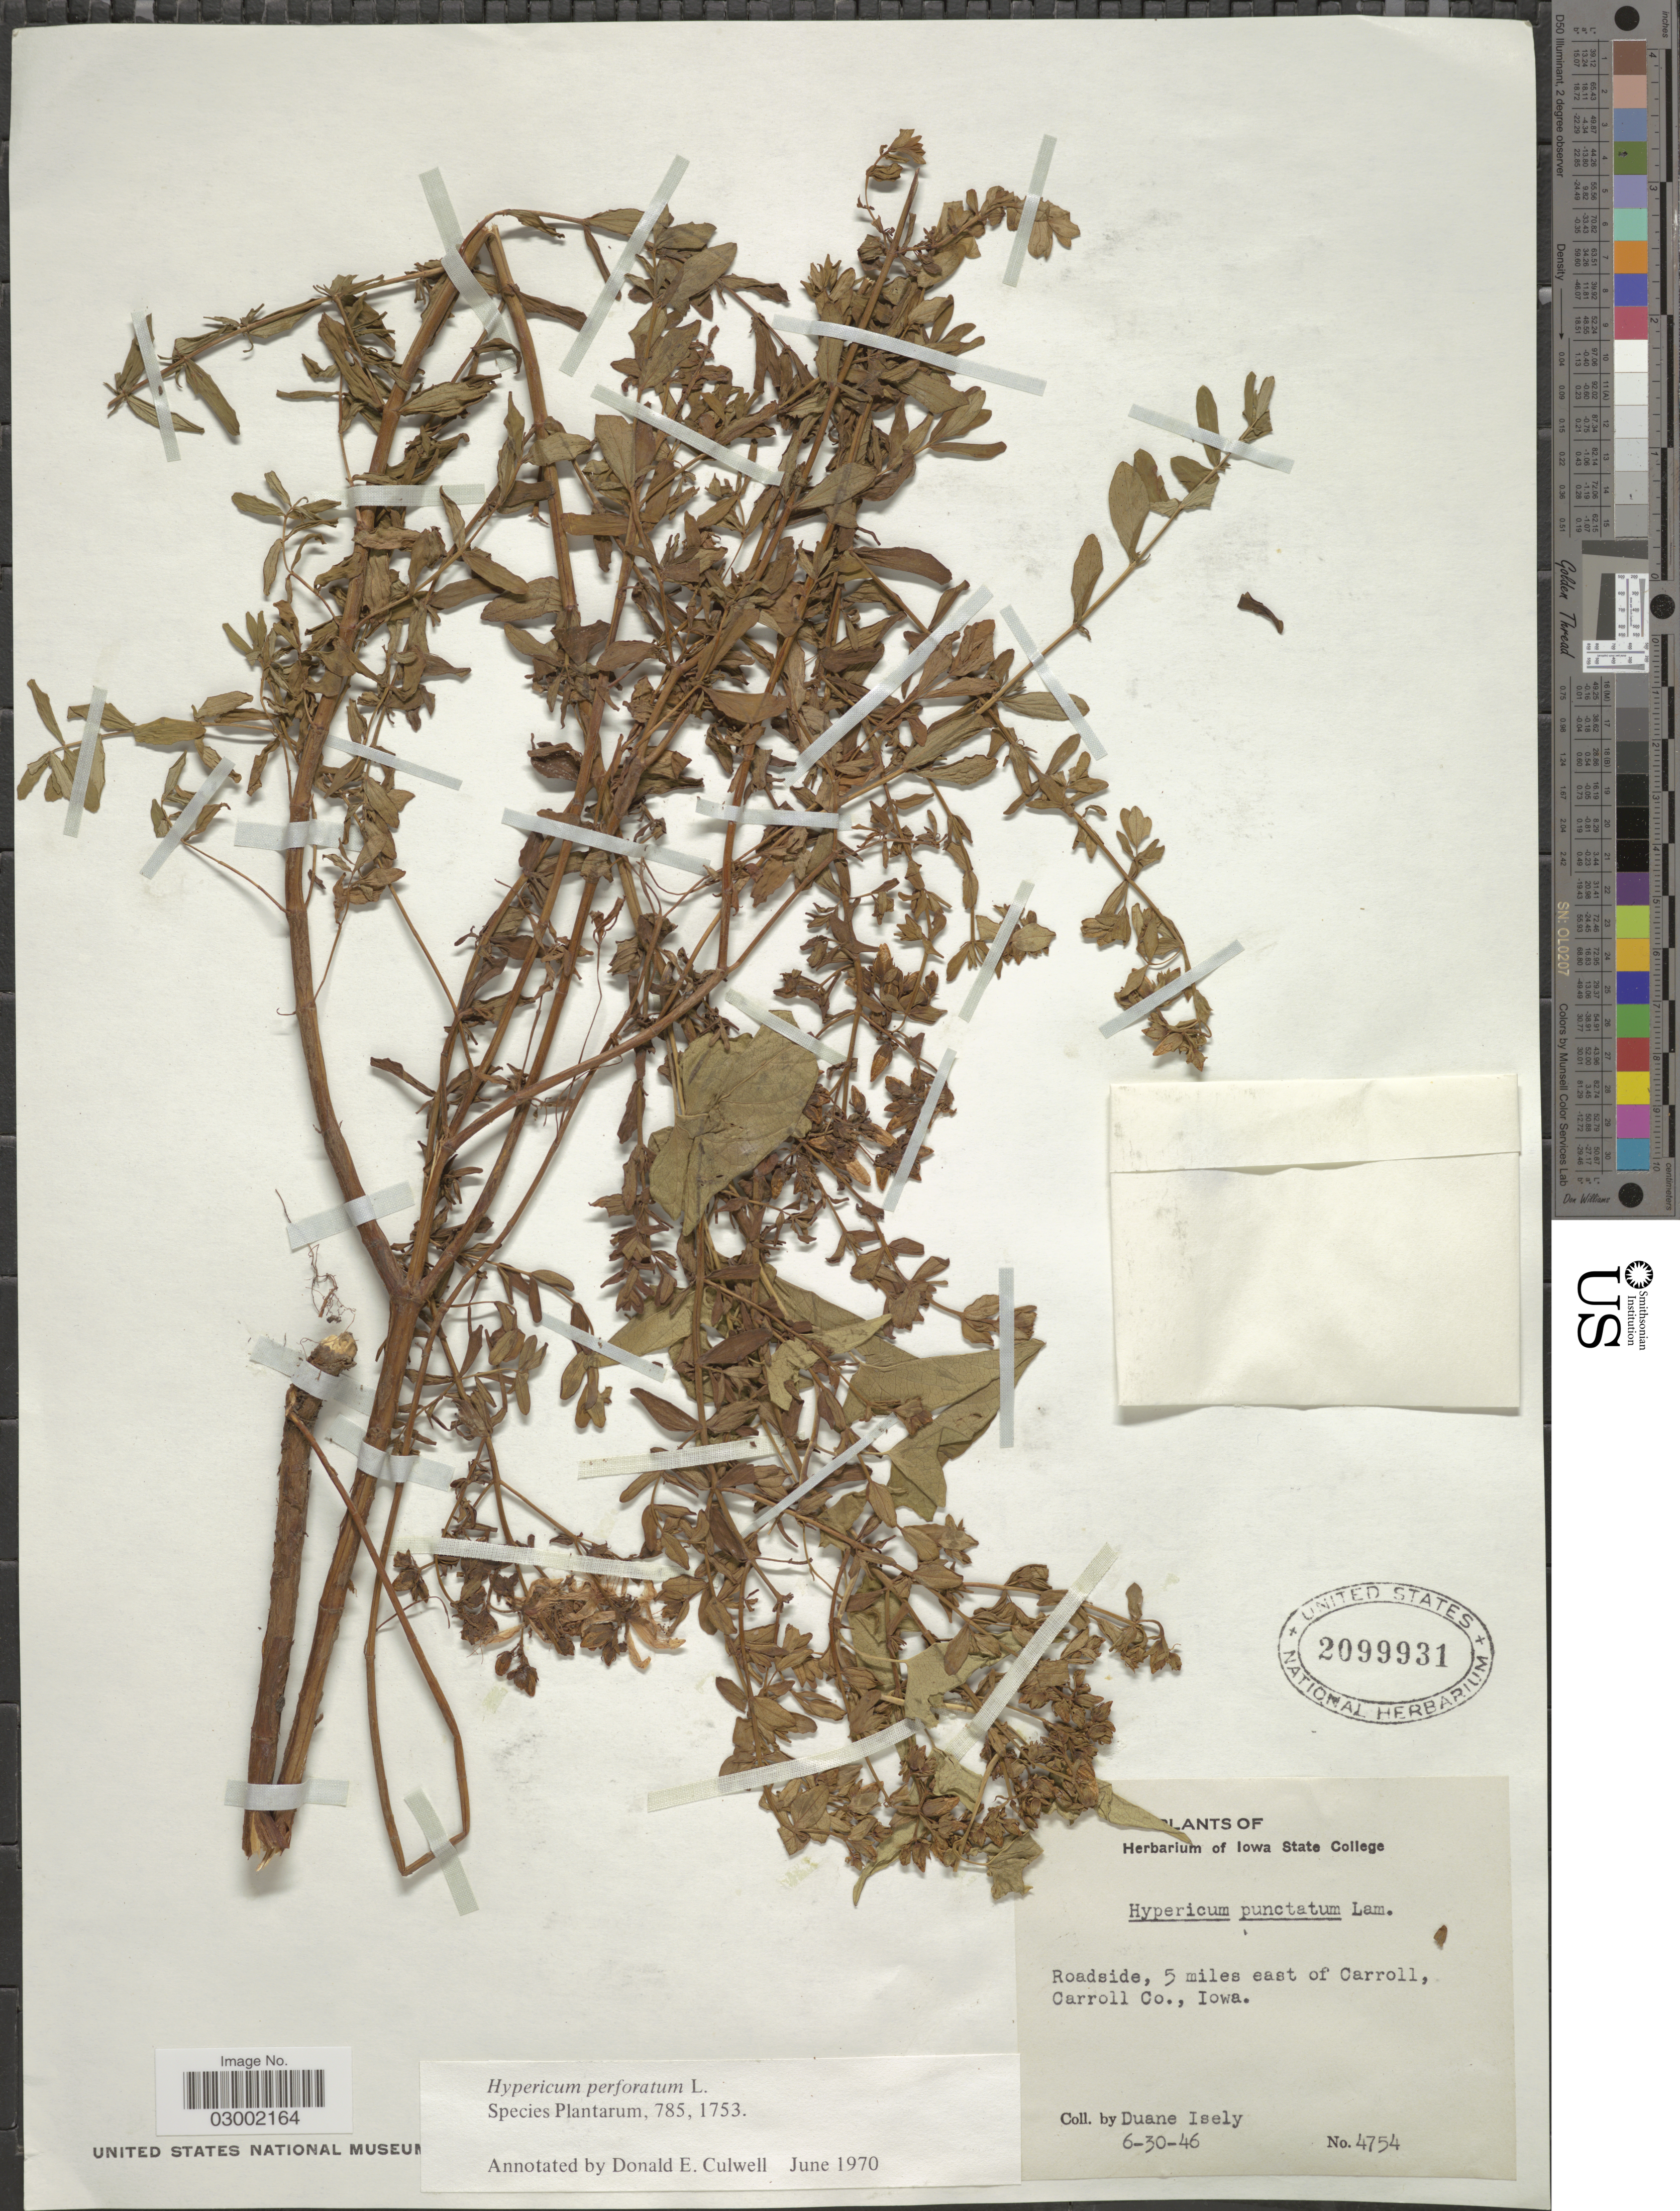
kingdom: Plantae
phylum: Tracheophyta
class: Magnoliopsida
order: Malpighiales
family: Hypericaceae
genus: Hypericum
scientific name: Hypericum perforatum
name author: L.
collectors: D. Isely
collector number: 4754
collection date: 1946-06-30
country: United States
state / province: Iowa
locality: Roadside, 5 miles east of Carroll, Carroll Co.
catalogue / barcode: US 2099931